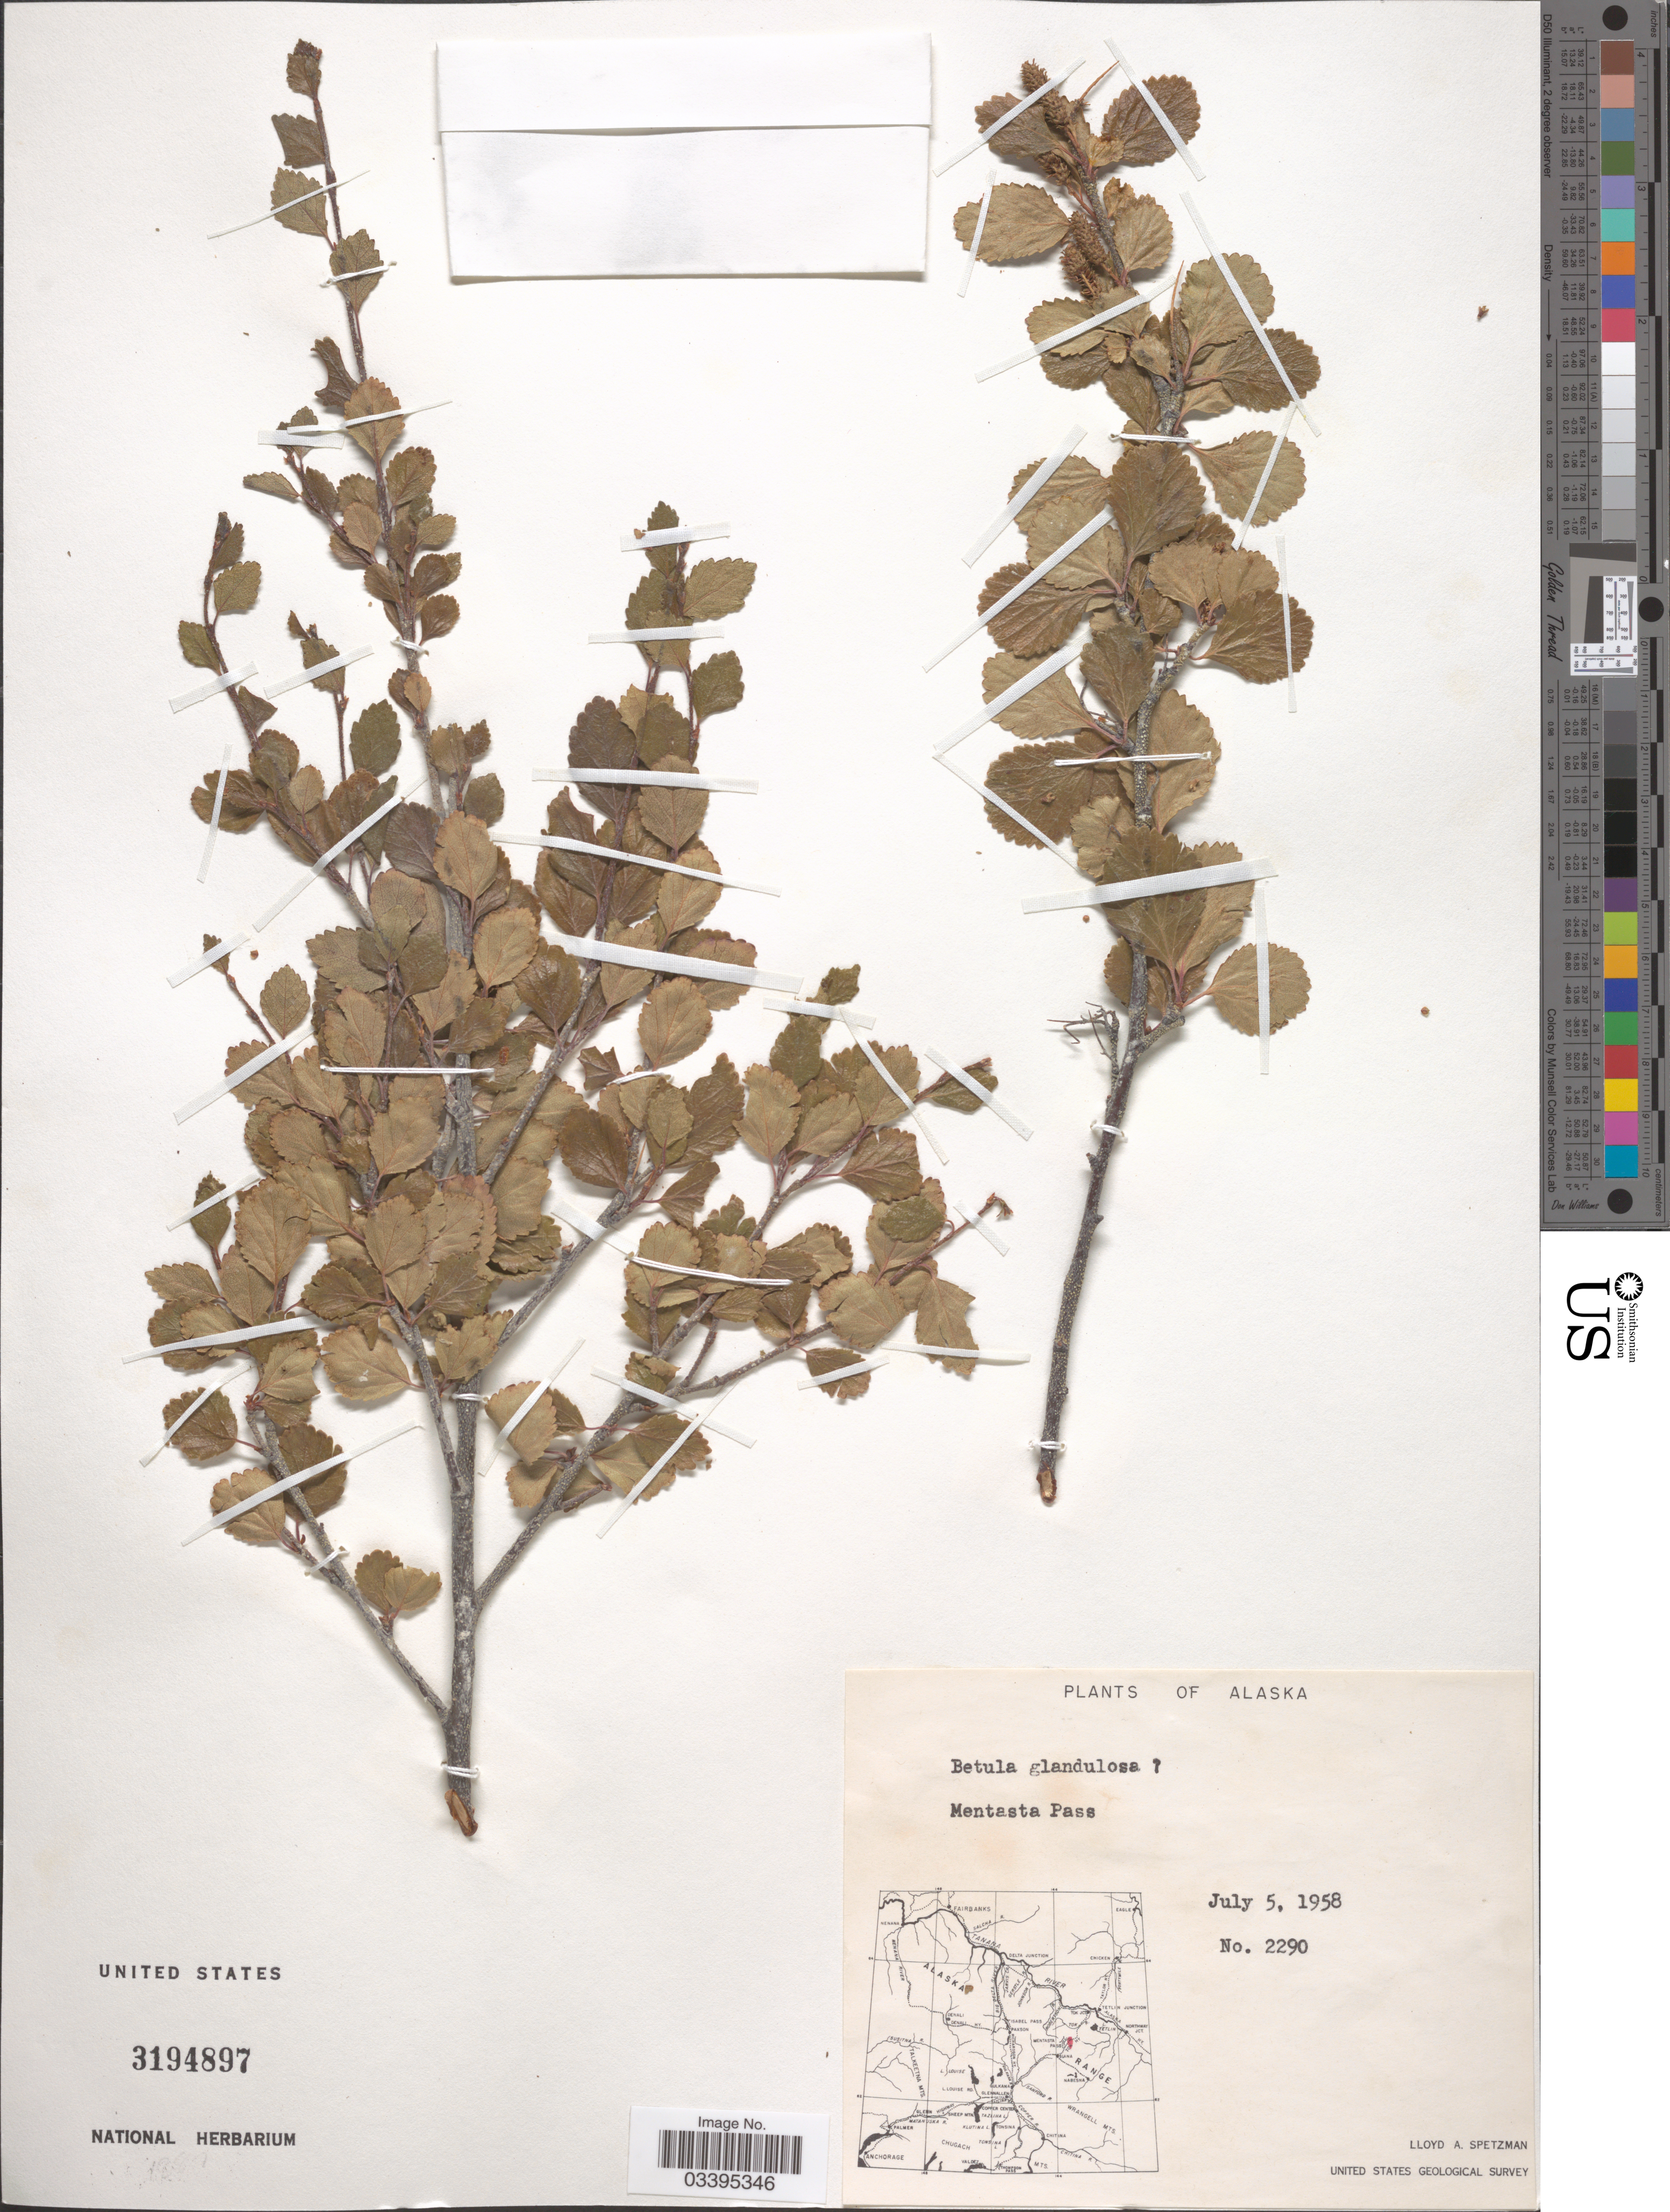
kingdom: Plantae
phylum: Tracheophyta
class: Magnoliopsida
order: Fagales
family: Betulaceae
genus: Betula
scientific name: Betula glandulosa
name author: Michx.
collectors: L. Spetzman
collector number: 2290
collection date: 1958-07-05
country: United States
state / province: Alaska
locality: Mentasta Pass.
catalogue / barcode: US 3194897